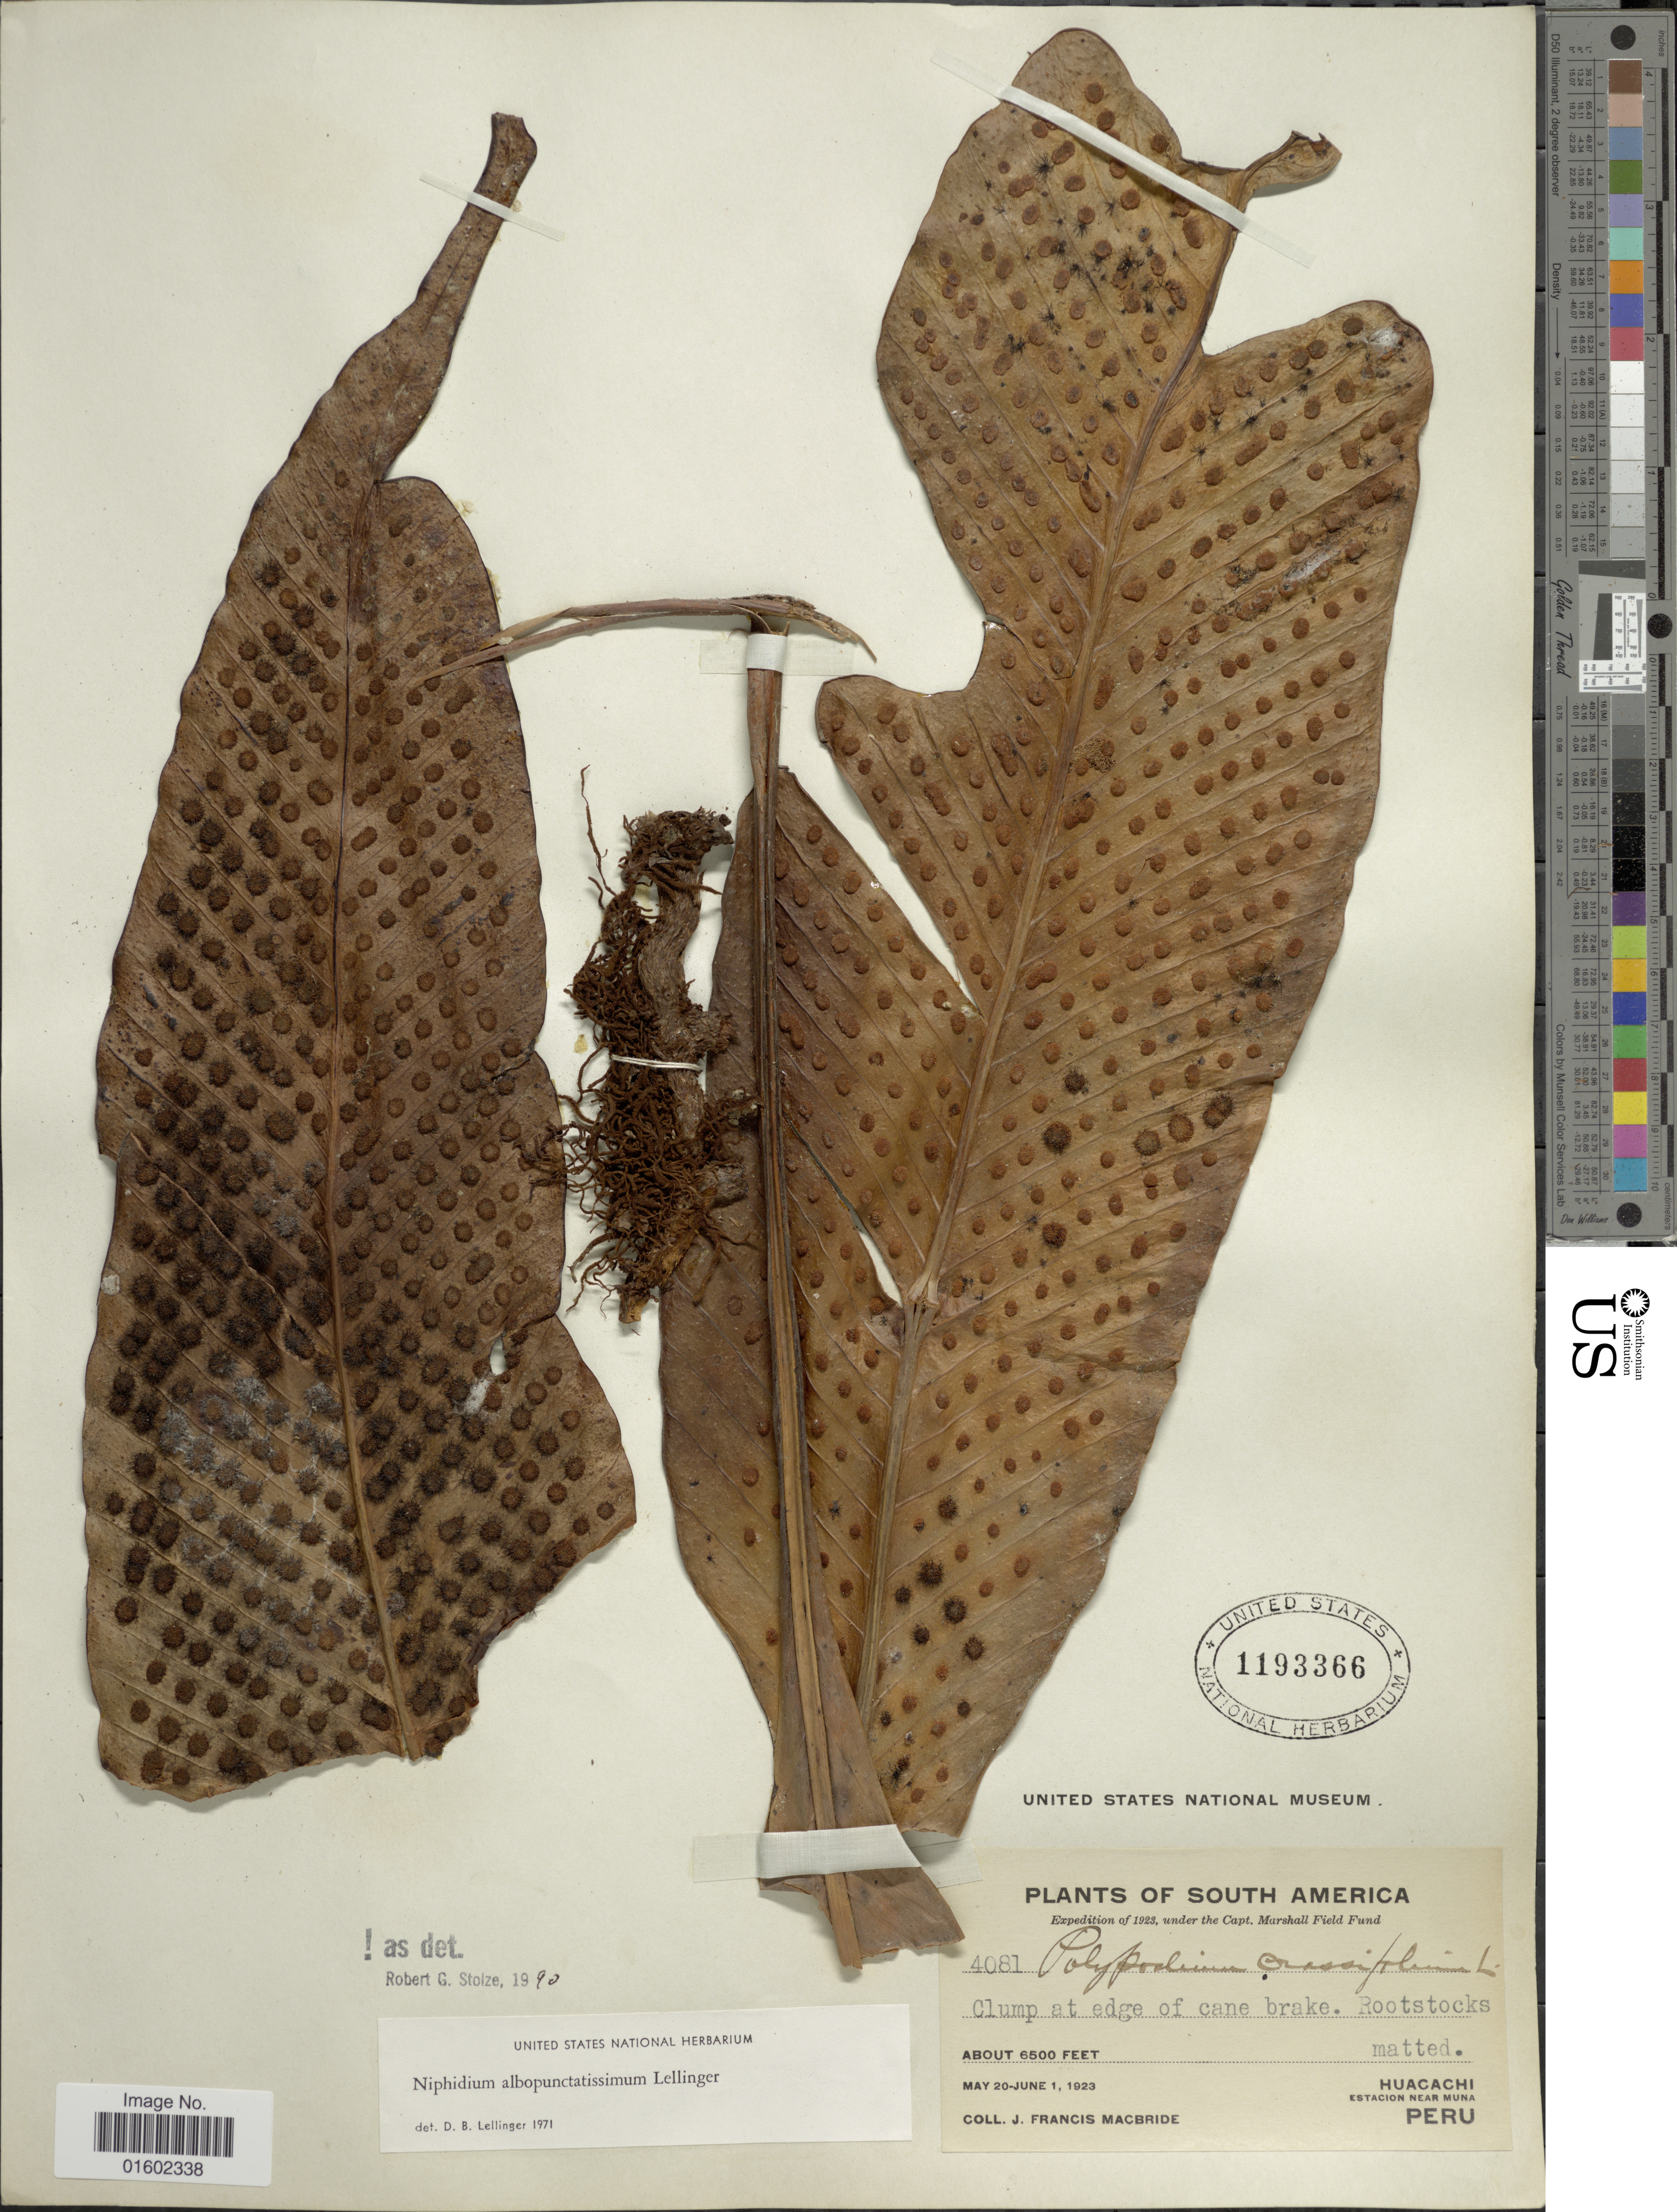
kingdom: Plantae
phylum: Tracheophyta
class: Polypodiopsida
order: Polypodiales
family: Polypodiaceae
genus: Niphidium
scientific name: Niphidium albopunctatissimum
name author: Lellinger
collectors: J. F. Macbride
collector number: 4081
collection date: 1923-05-20/1923-06-01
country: Peru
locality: Huacachi, Estacion near Muna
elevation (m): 1981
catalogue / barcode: US 1193366